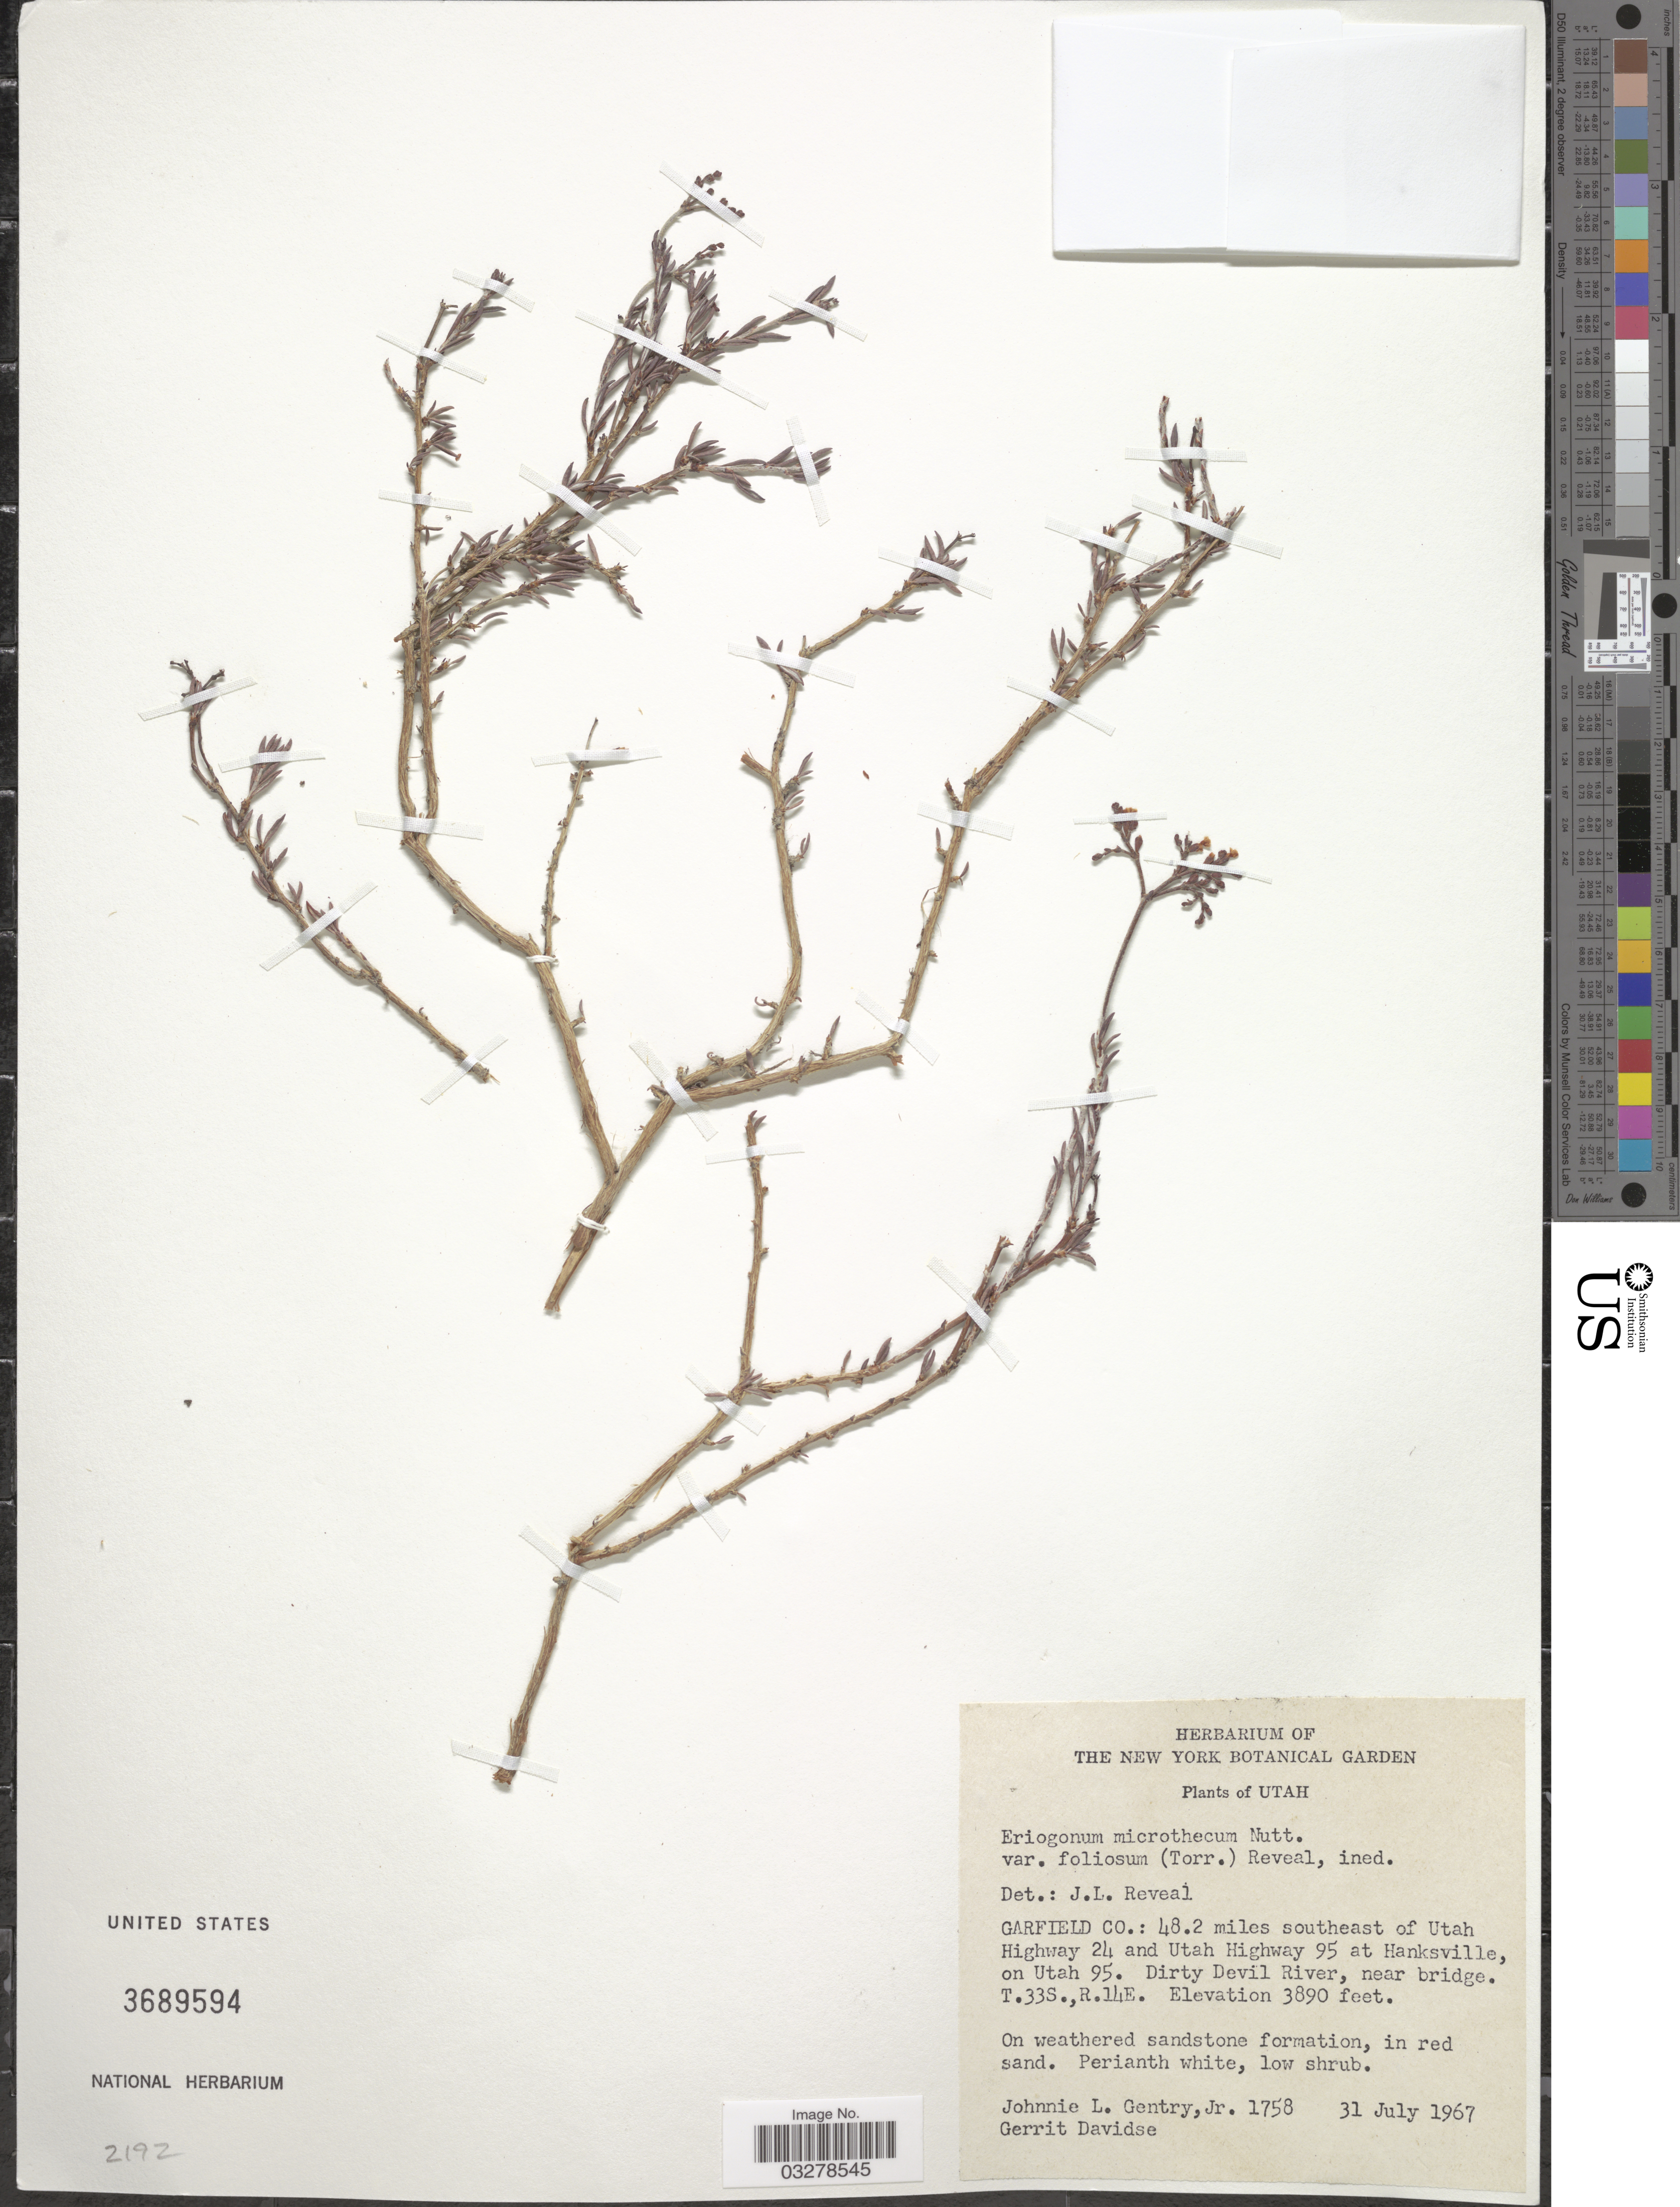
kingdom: Plantae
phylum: Tracheophyta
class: Magnoliopsida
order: Caryophyllales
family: Polygonaceae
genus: Eriogonum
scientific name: Eriogonum microtheca var. foliosum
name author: (Torr. & A. Gray) Reveal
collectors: J. L. Gentry & G. Davidse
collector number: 1758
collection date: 1967-07-31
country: United States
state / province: Utah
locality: Garfield Co.: 48.2 miles southeast of Utah Highway 24 and Utah Highway 95 at Hanksville, on Utah 95. Dirty Devil River, near bridge. T.33S., R.14E.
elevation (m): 1186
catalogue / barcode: US 3689594